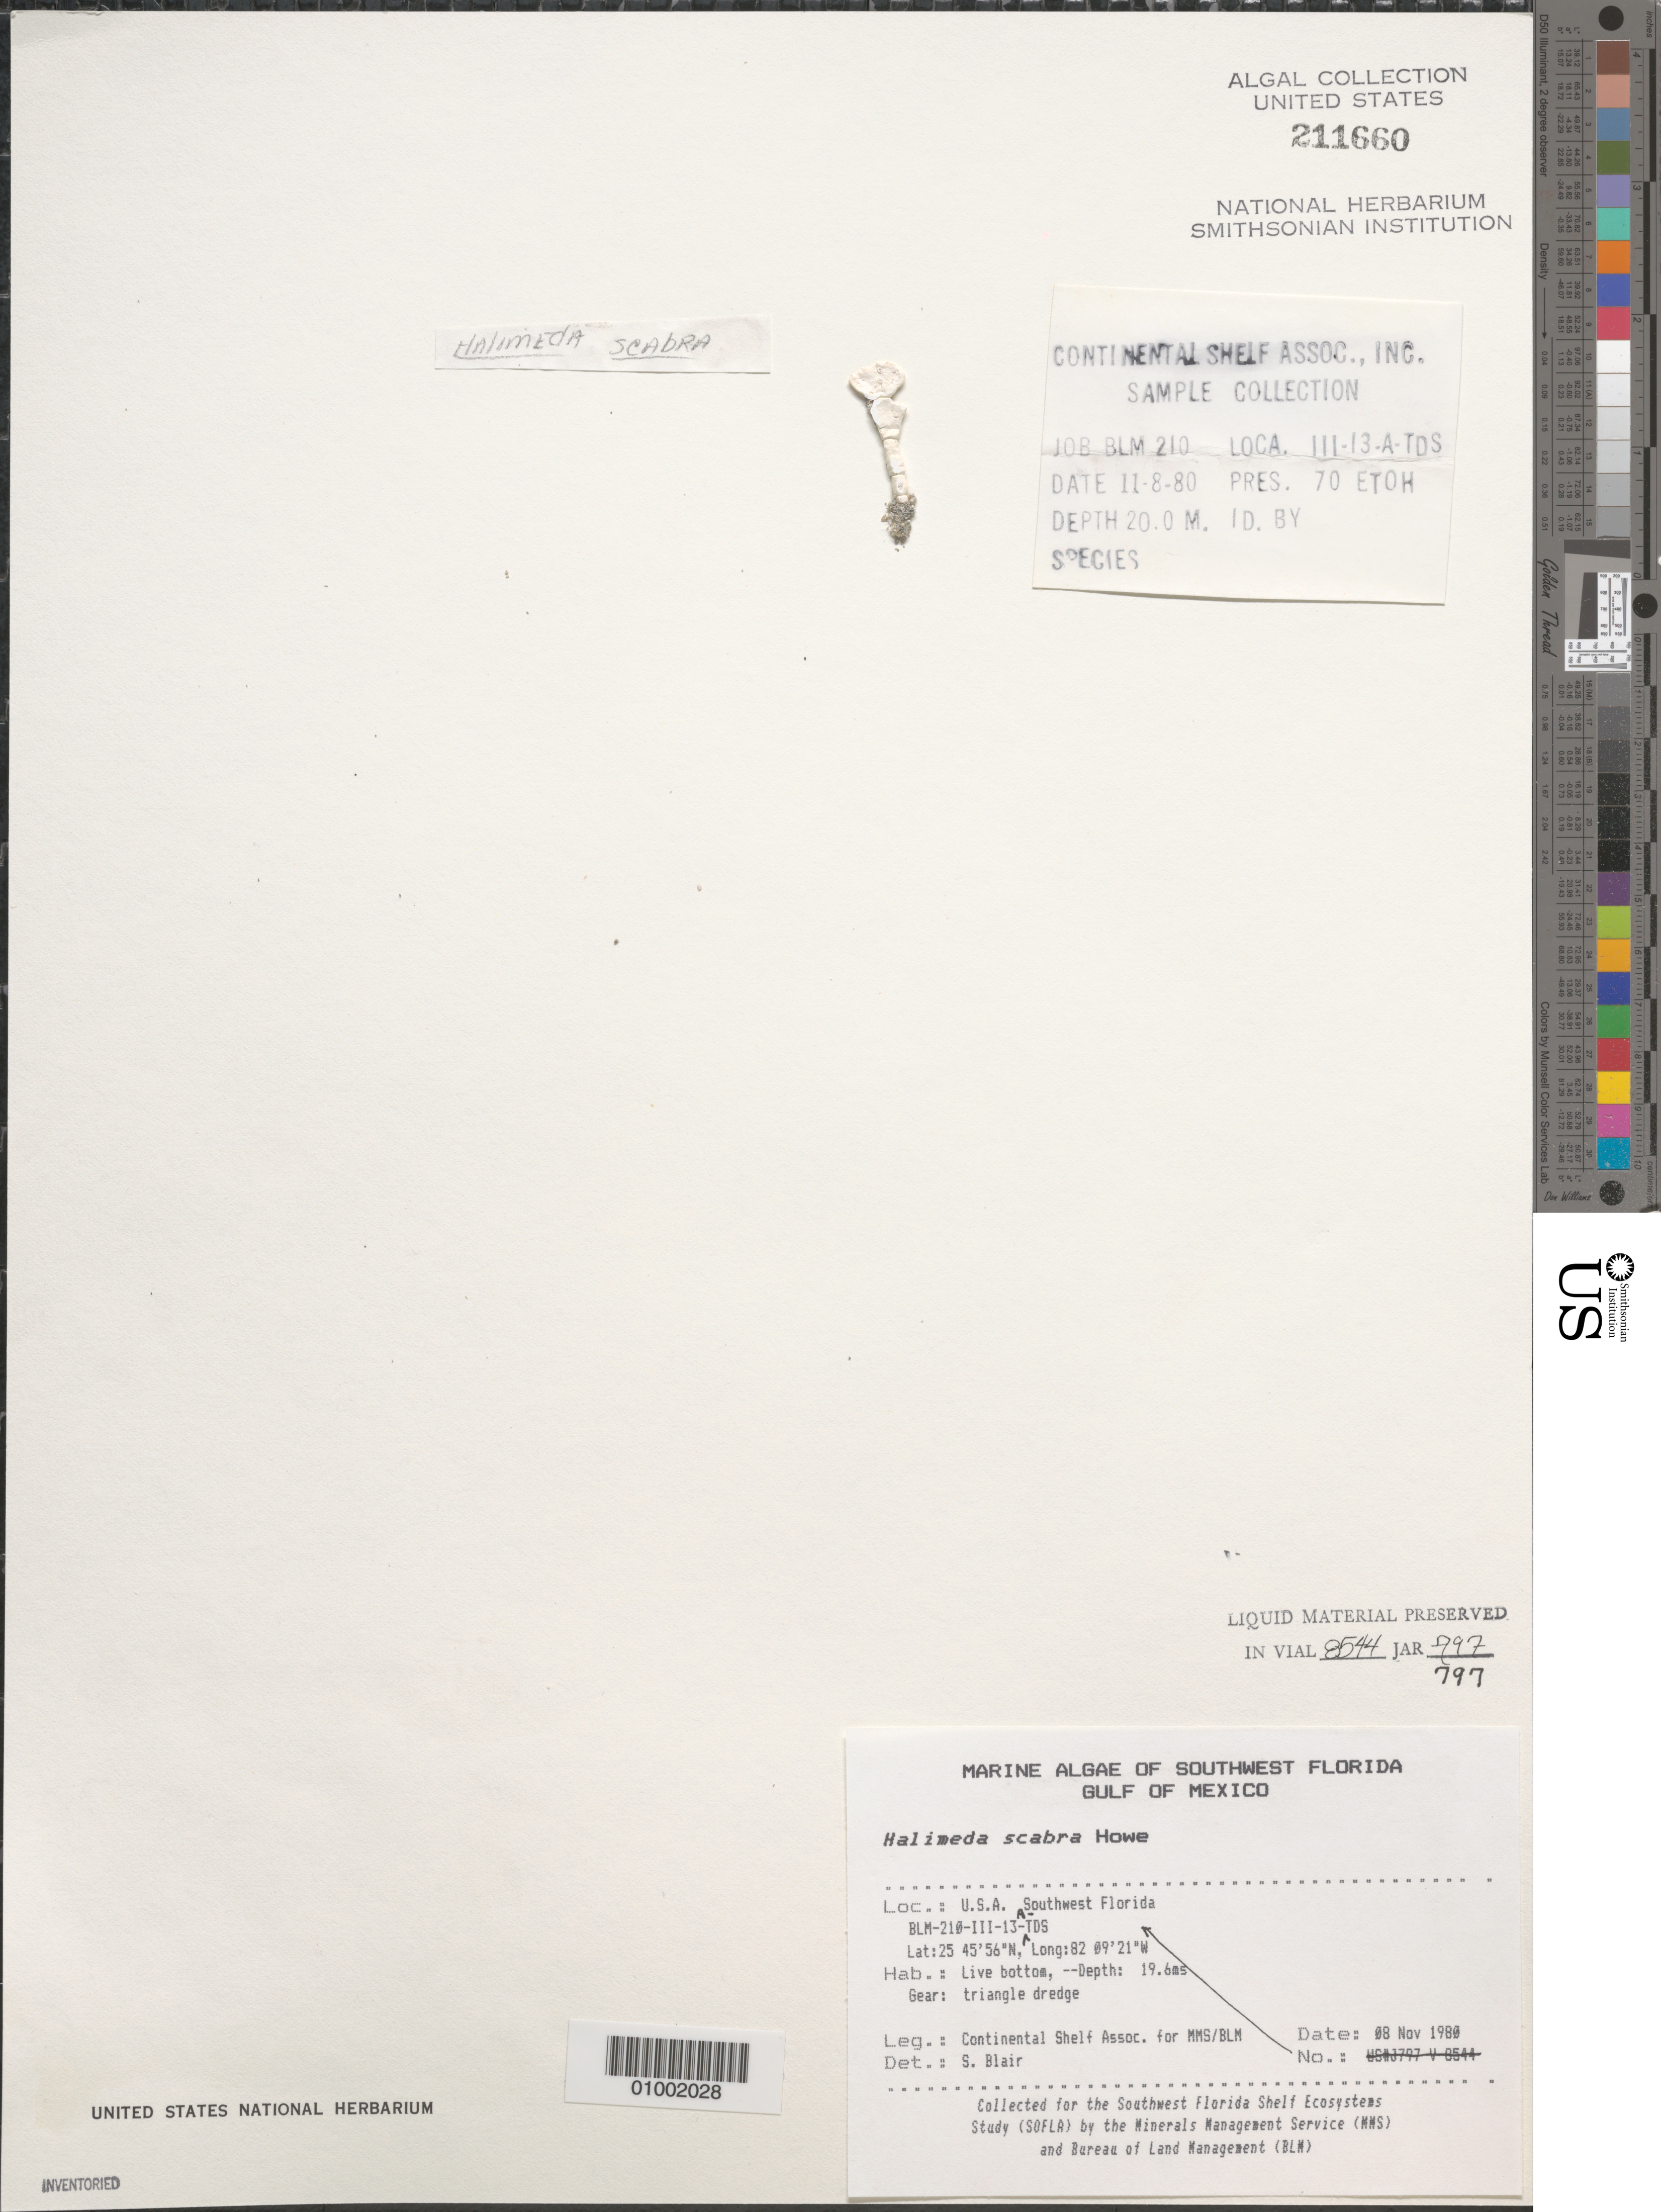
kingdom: Plantae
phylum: Chlorophyta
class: Ulvophyceae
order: Bryopsidales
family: Halimedaceae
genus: Halimeda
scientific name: Halimeda scabra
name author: M. Howe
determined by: Blair, S. M.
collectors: Continental Shelf Associates for the MMS/BLM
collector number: BLM-210-III-13-A-TDS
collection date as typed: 08 Nov 1980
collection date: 1980-11-08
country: United States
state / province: Florida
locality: Gulf of Mexico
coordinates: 25 45'56"N, 82 09'21"W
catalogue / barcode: US 211660